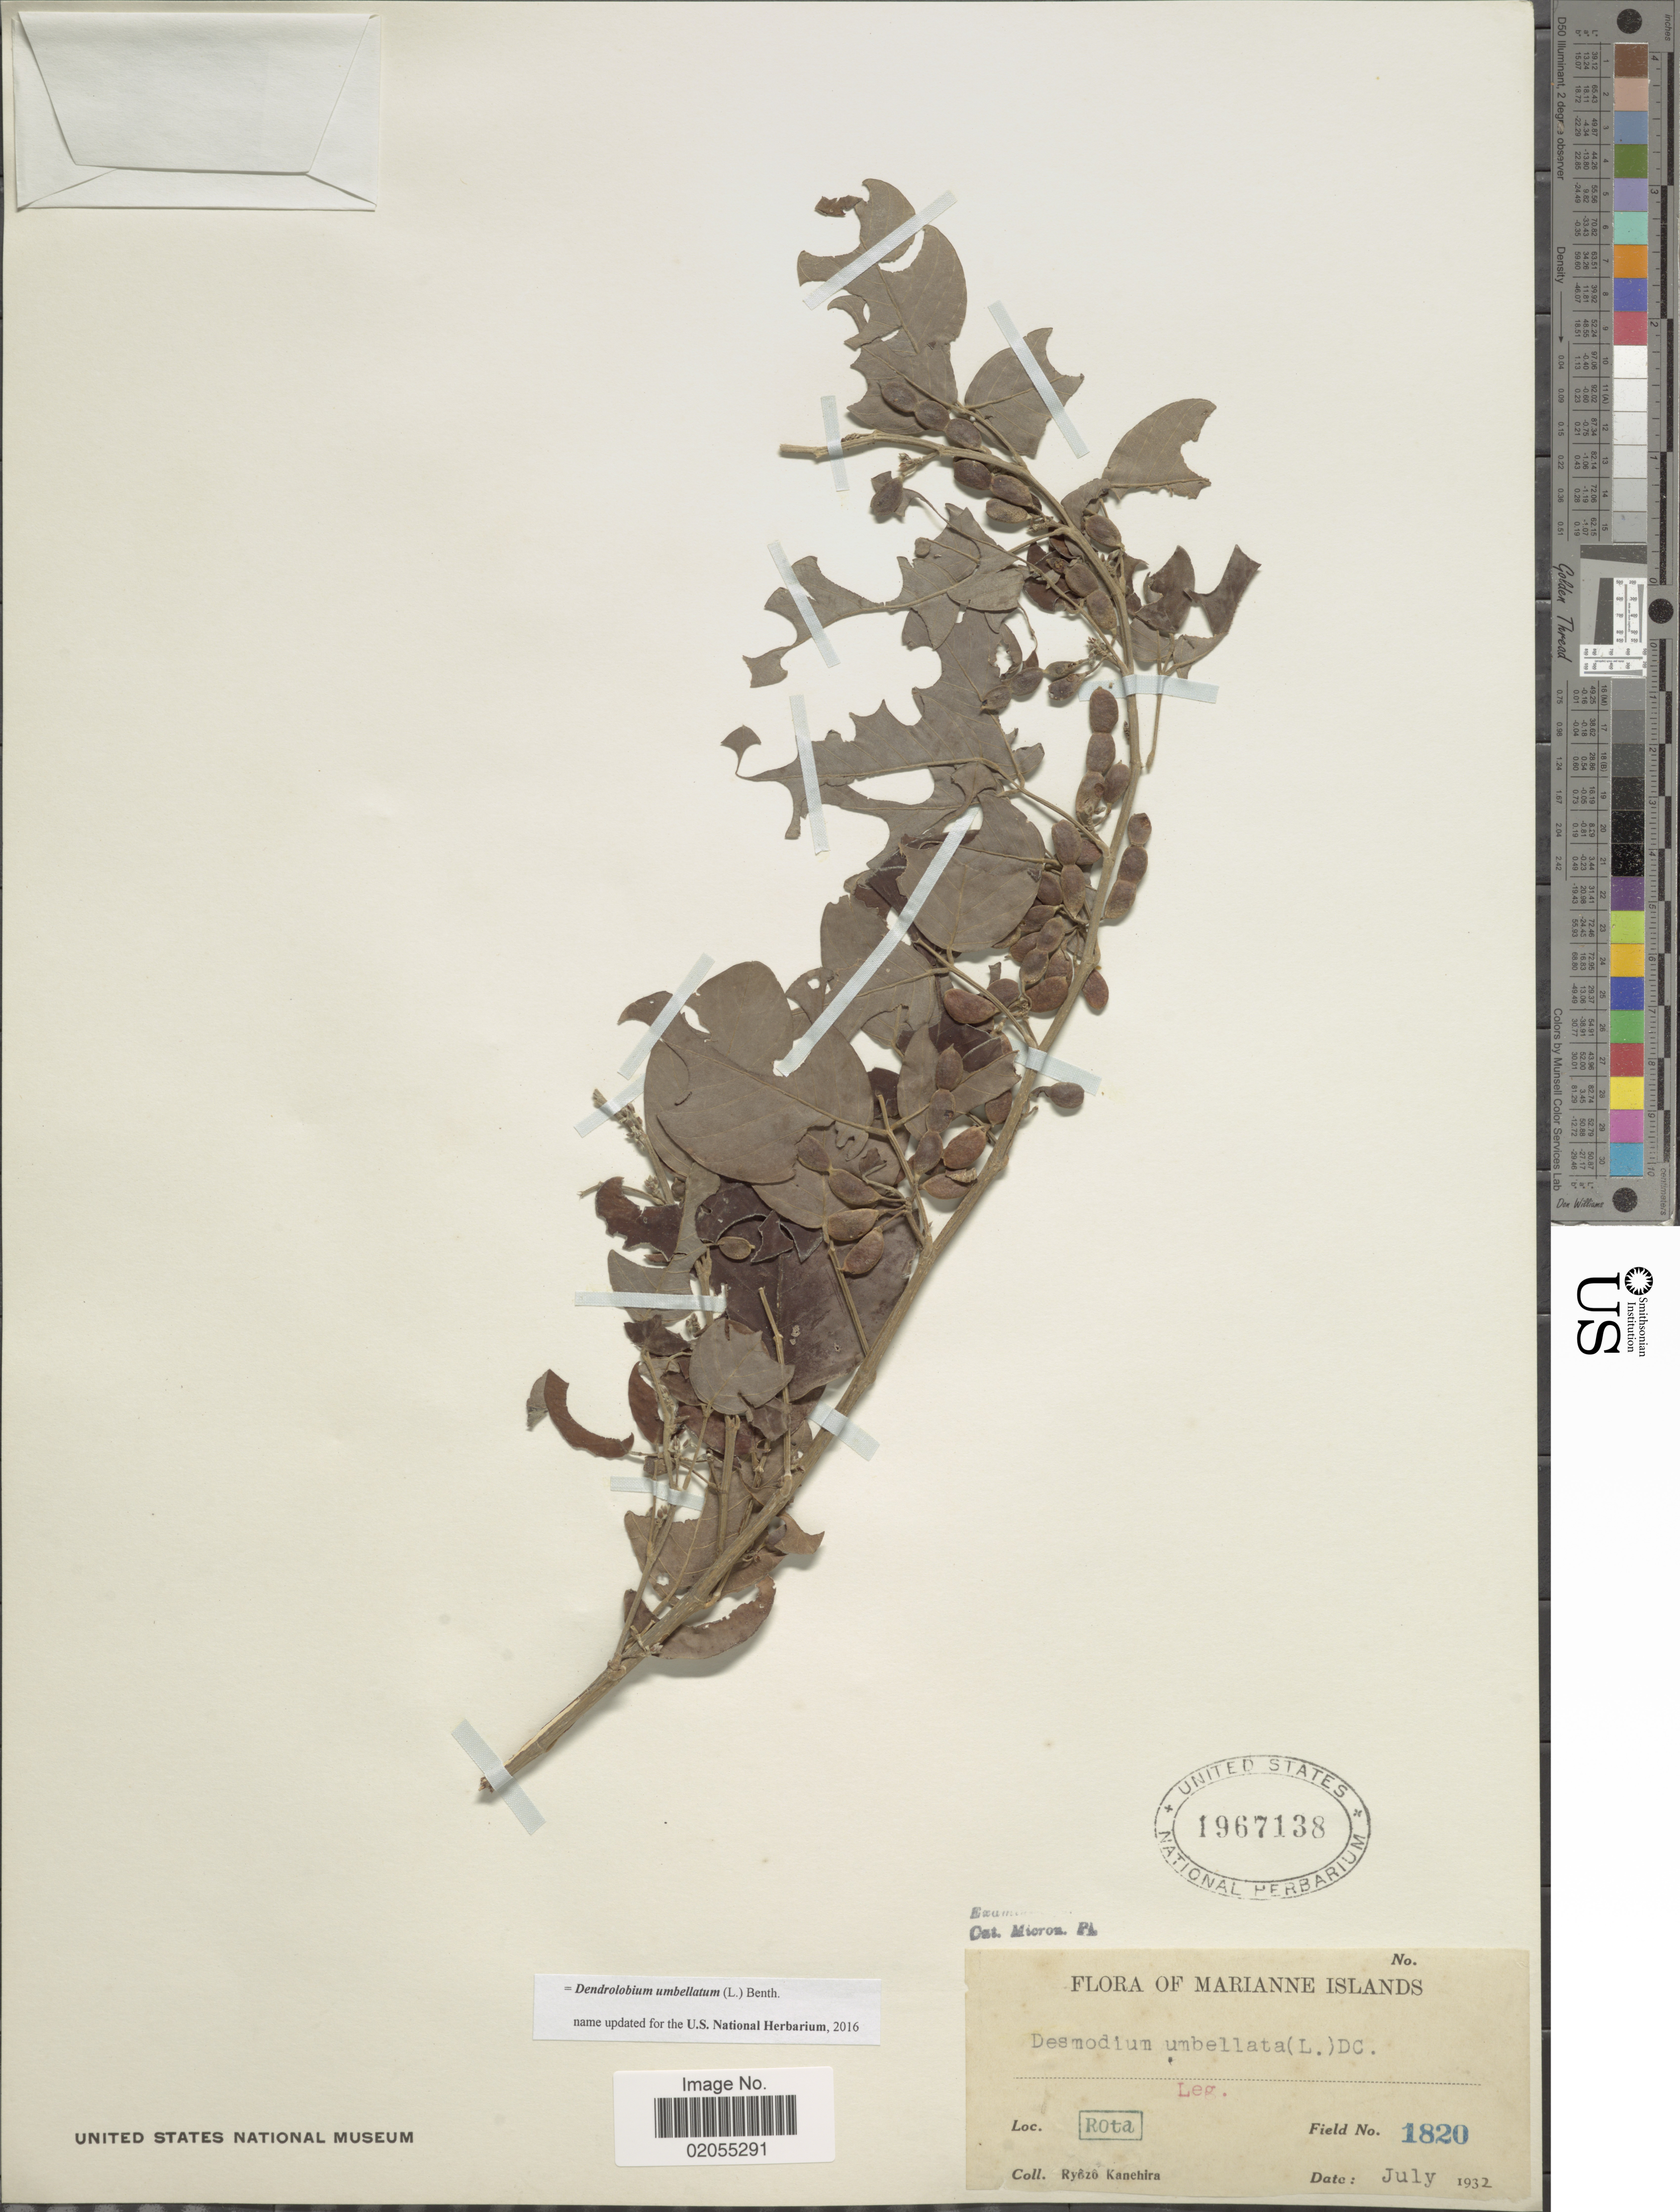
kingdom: Plantae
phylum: Tracheophyta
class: Magnoliopsida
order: Fabales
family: Fabaceae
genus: Dendrolobium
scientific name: Dendrolobium umbellatum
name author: (L.) Benth.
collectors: R. Kanehira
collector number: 1820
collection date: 1932-07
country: Northern Mariana Islands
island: Rota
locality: Rota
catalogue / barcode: US 1967138